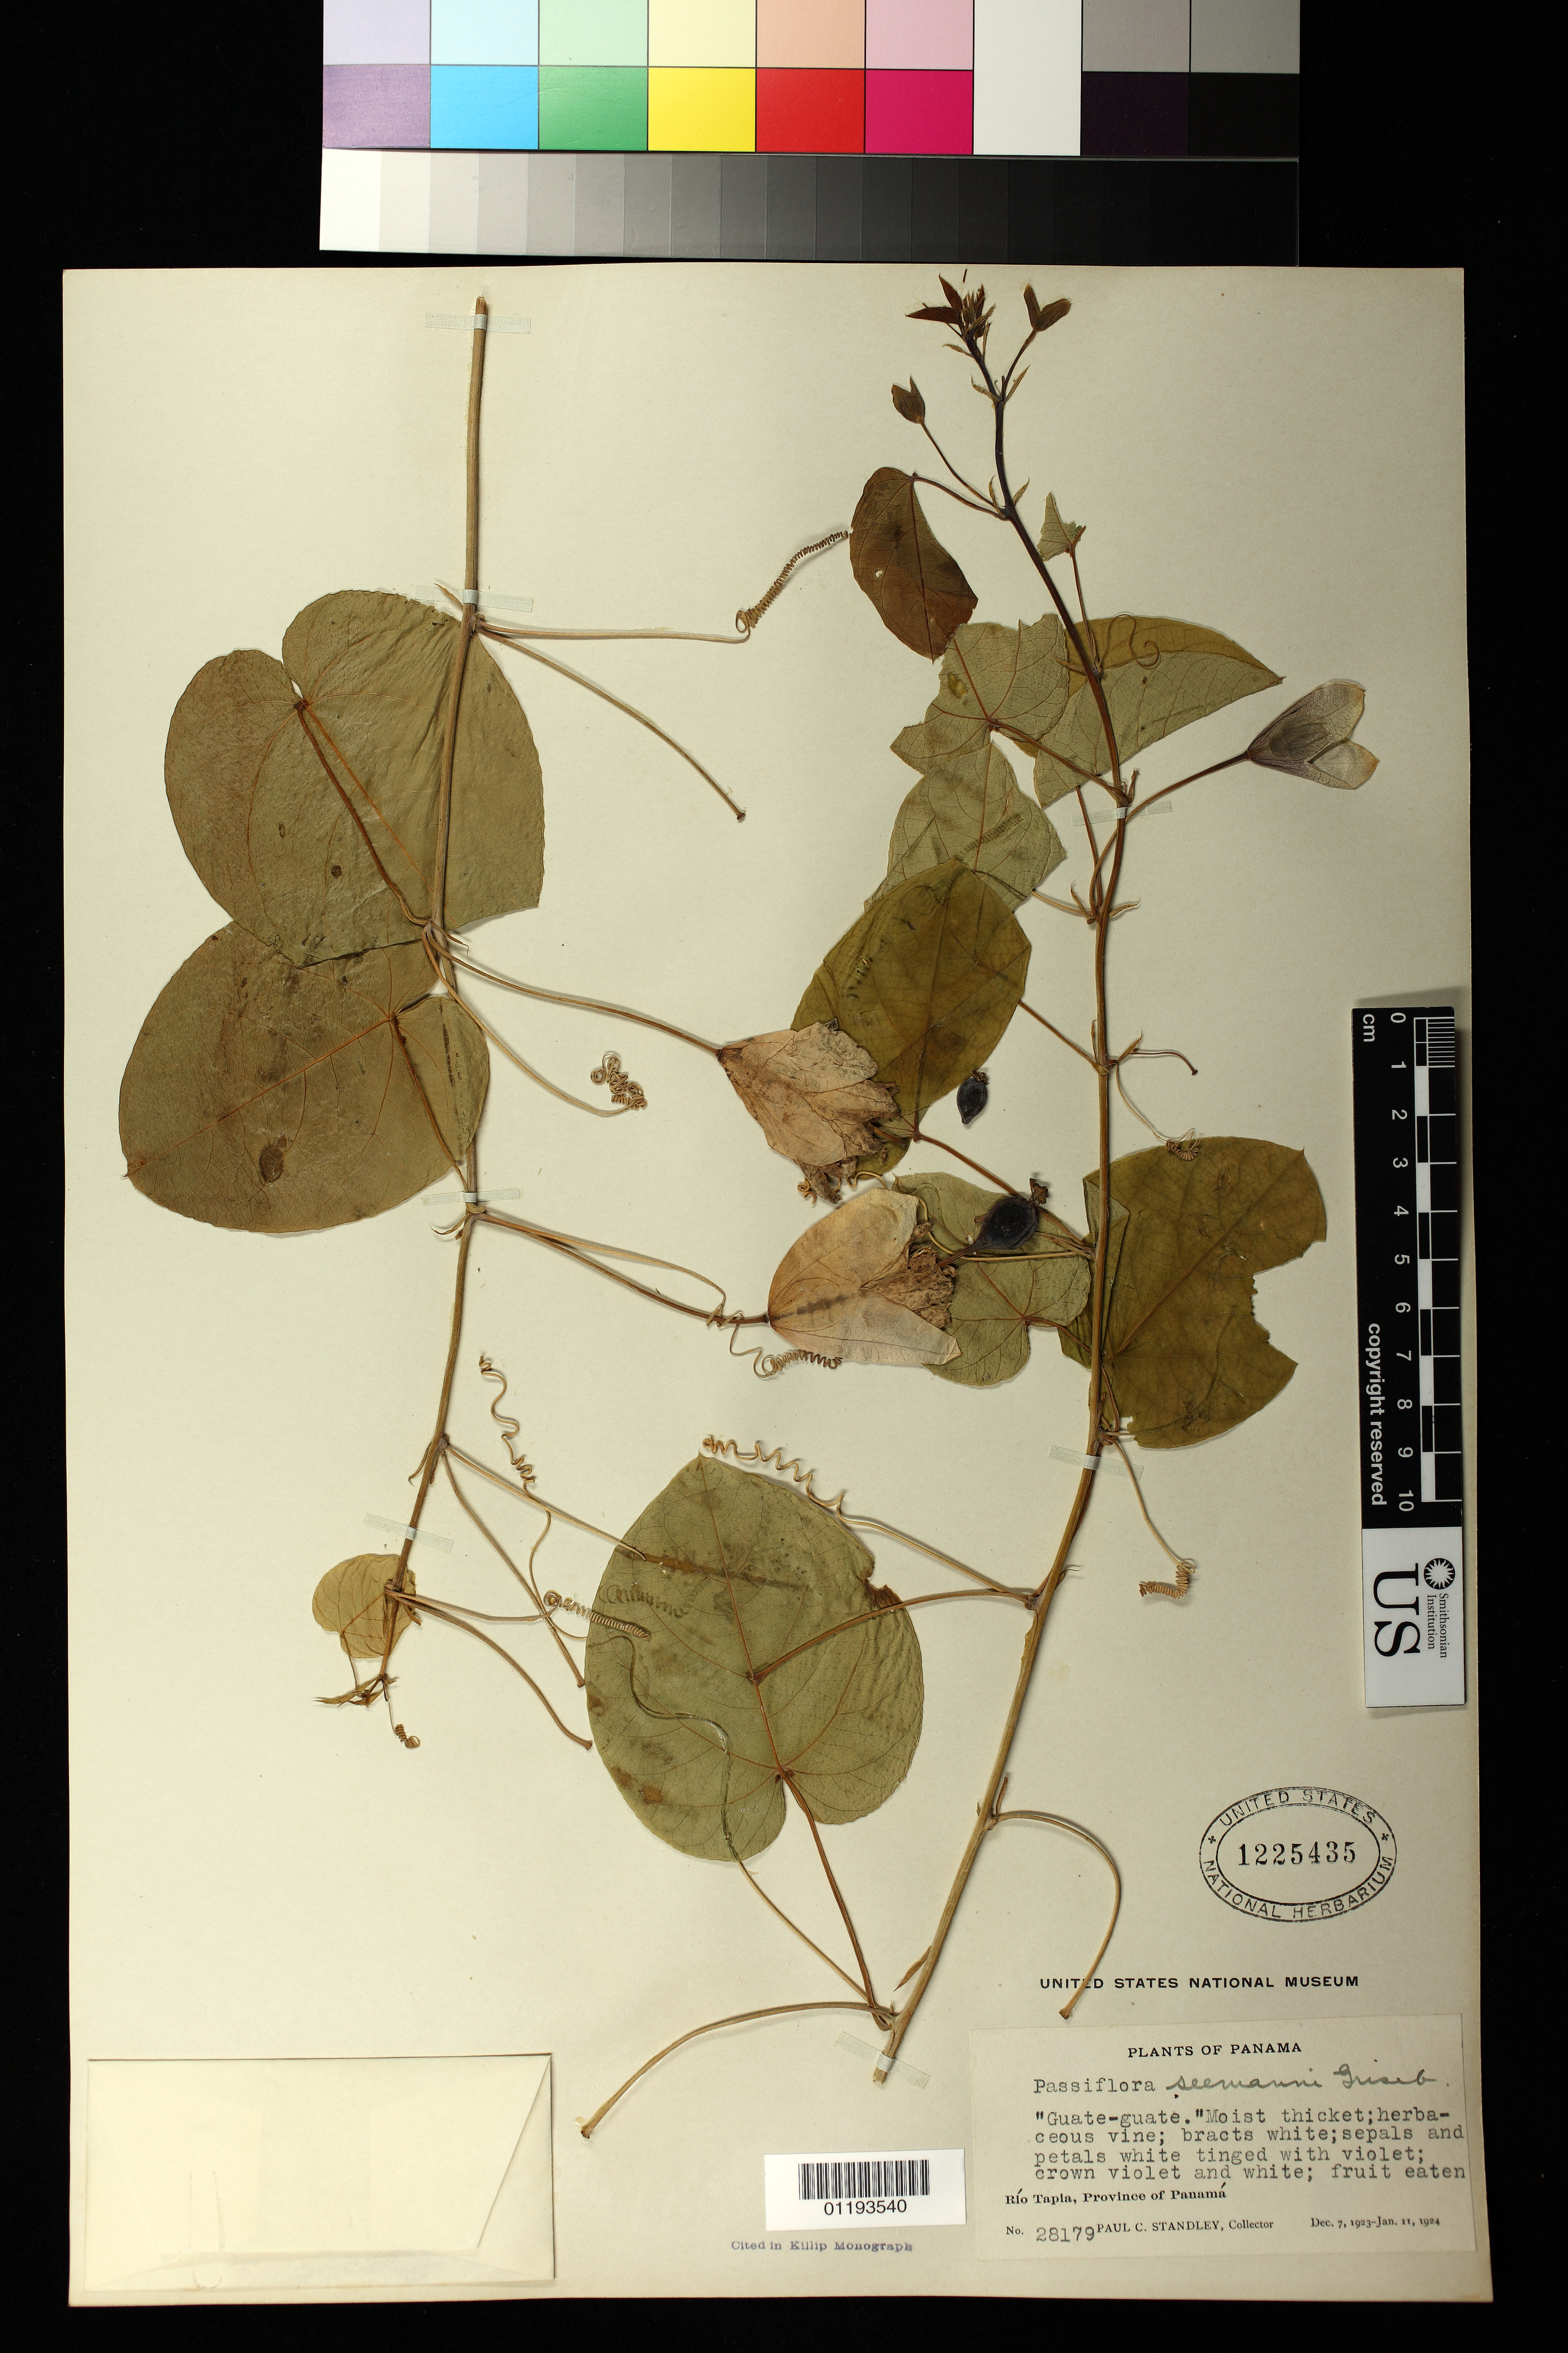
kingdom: Plantae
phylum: Tracheophyta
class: Magnoliopsida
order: Malpighiales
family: Passifloraceae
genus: Passiflora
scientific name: Passiflora seemannii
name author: Griseb.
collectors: P. C. Standley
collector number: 28179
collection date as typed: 1923 Dec 07 1924 Jan 11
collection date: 1923-12-07/1924-01-11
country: Panama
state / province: Panamá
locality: Rio Tapia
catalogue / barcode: US 1225435